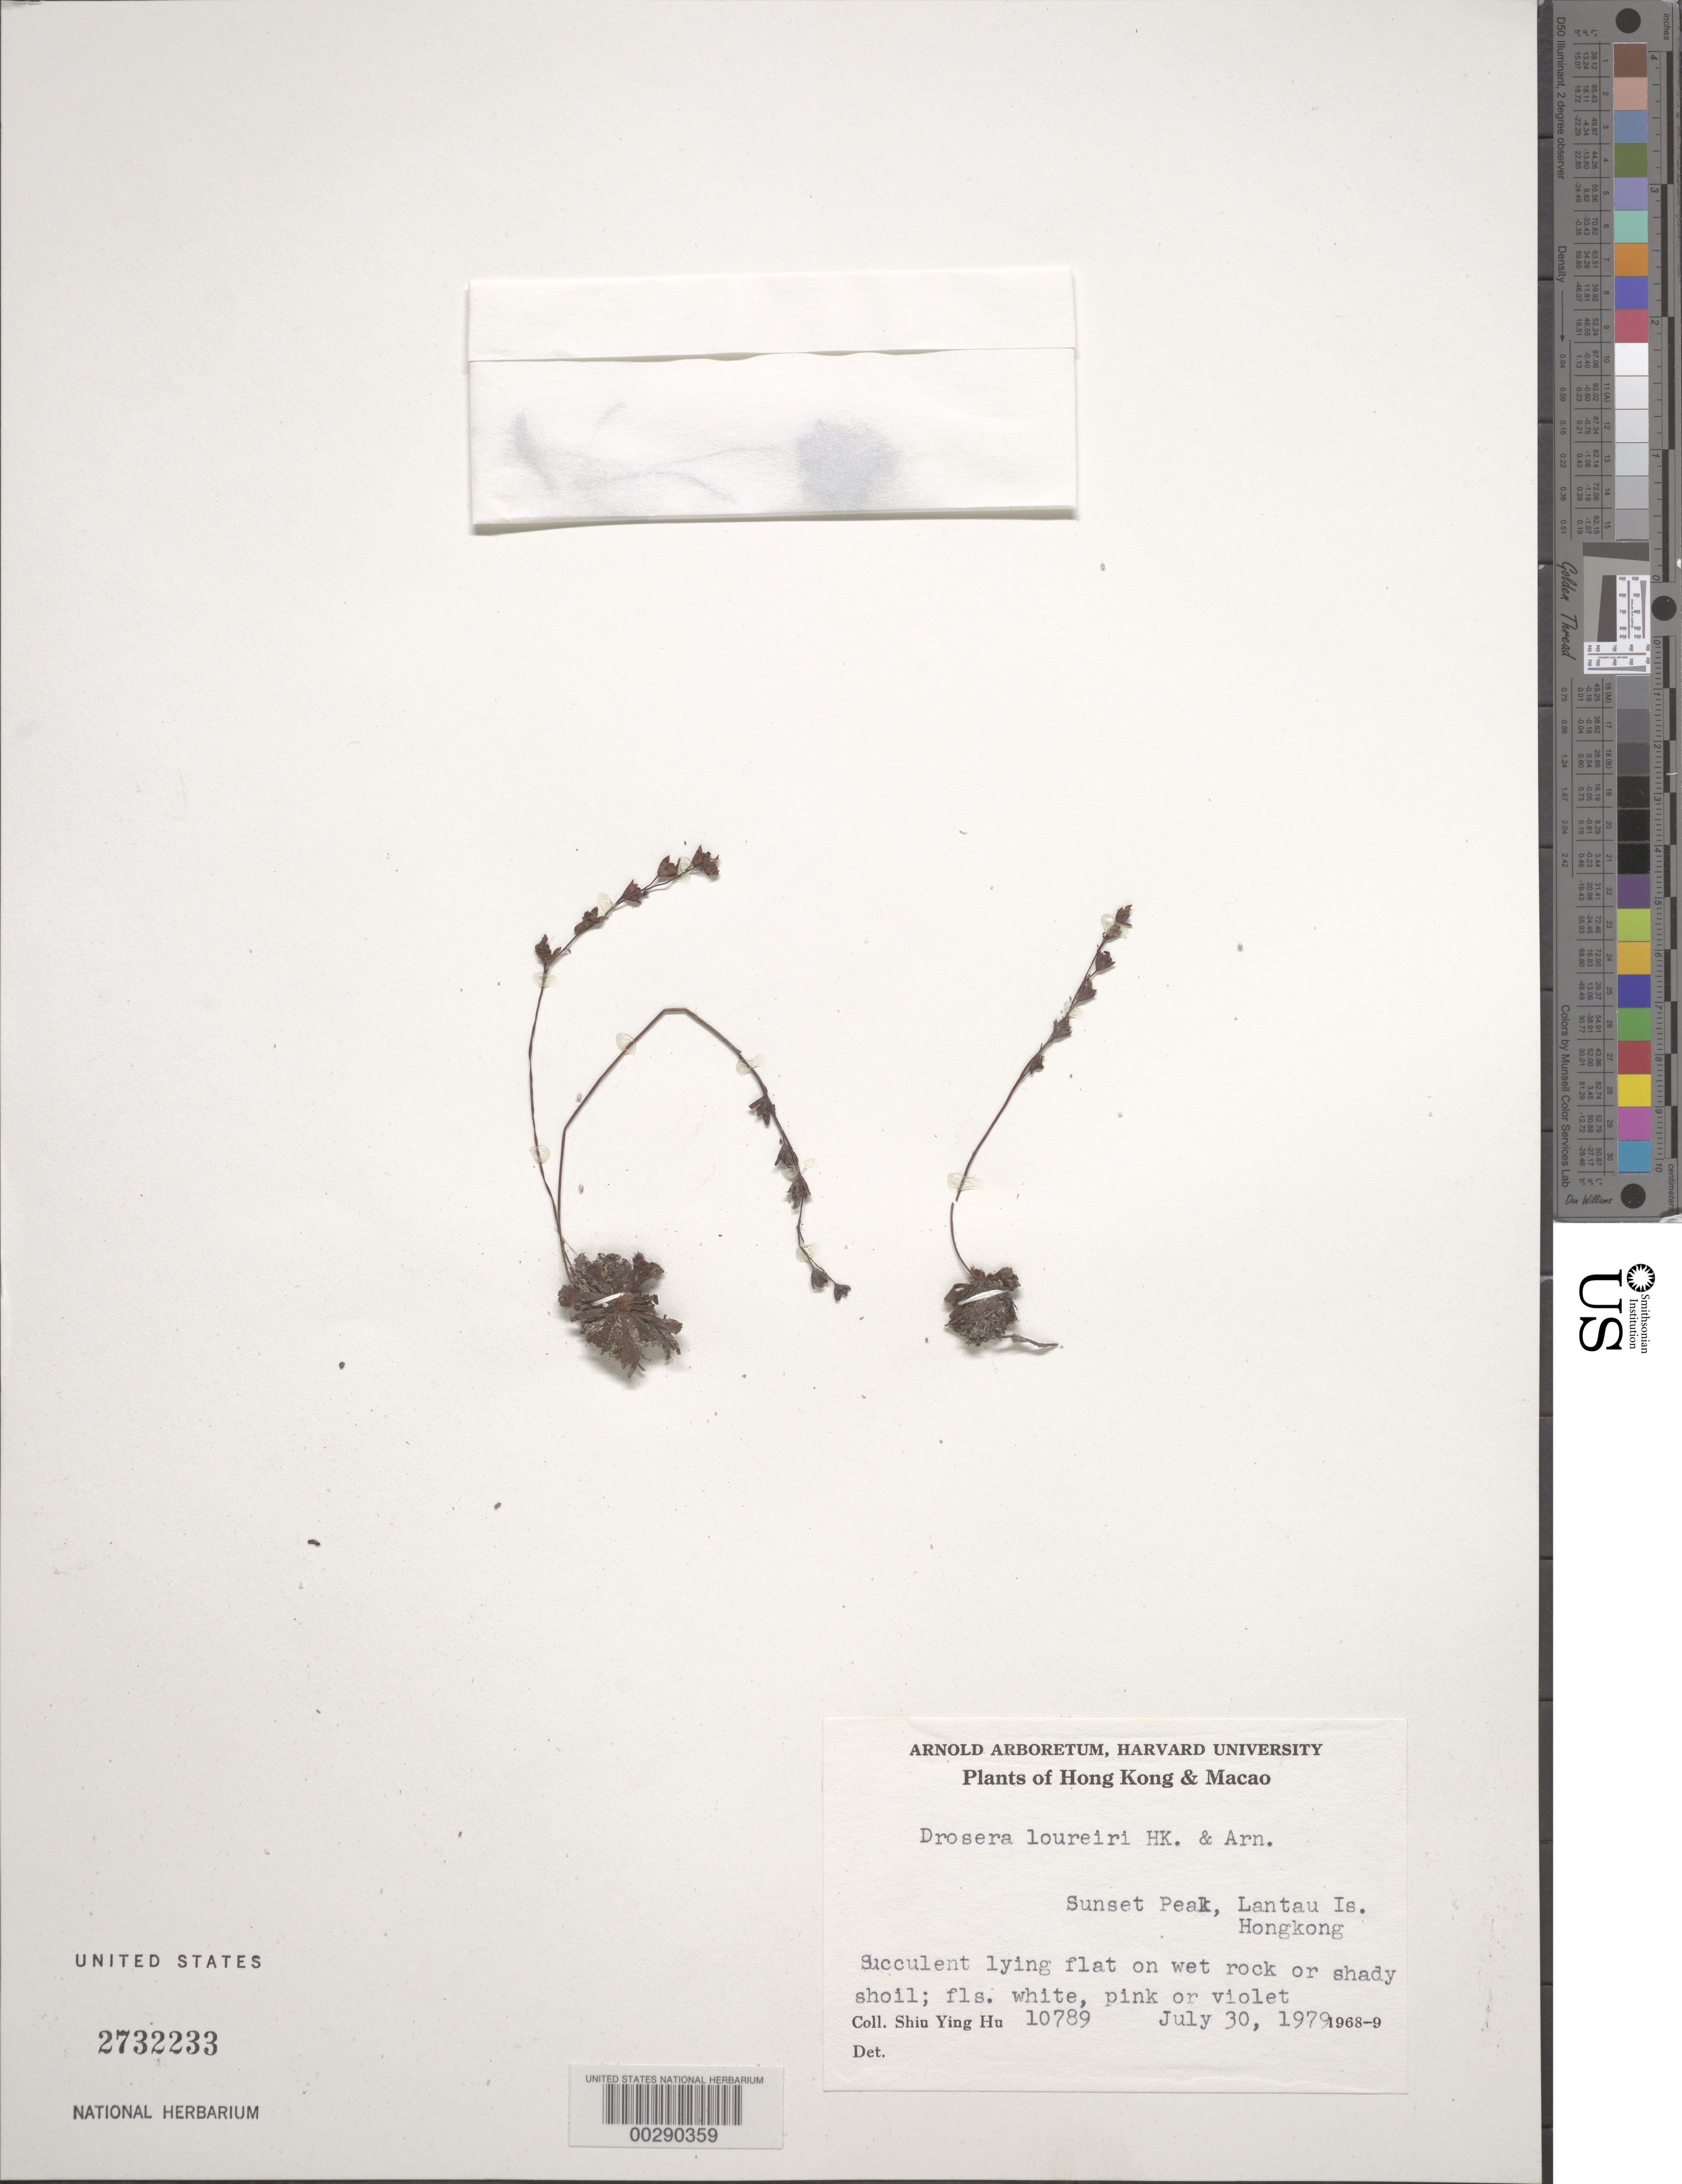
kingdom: Plantae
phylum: Tracheophyta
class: Magnoliopsida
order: Caryophyllales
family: Droseraceae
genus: Drosera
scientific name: Drosera loureiri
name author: Hook. & Arn.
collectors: S. Y. Hu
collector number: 10789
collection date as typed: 30 Jul 1979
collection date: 1979-07-30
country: China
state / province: Hong Kong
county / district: New Territories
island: Lan Tao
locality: Sunset peak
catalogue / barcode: US 2732233